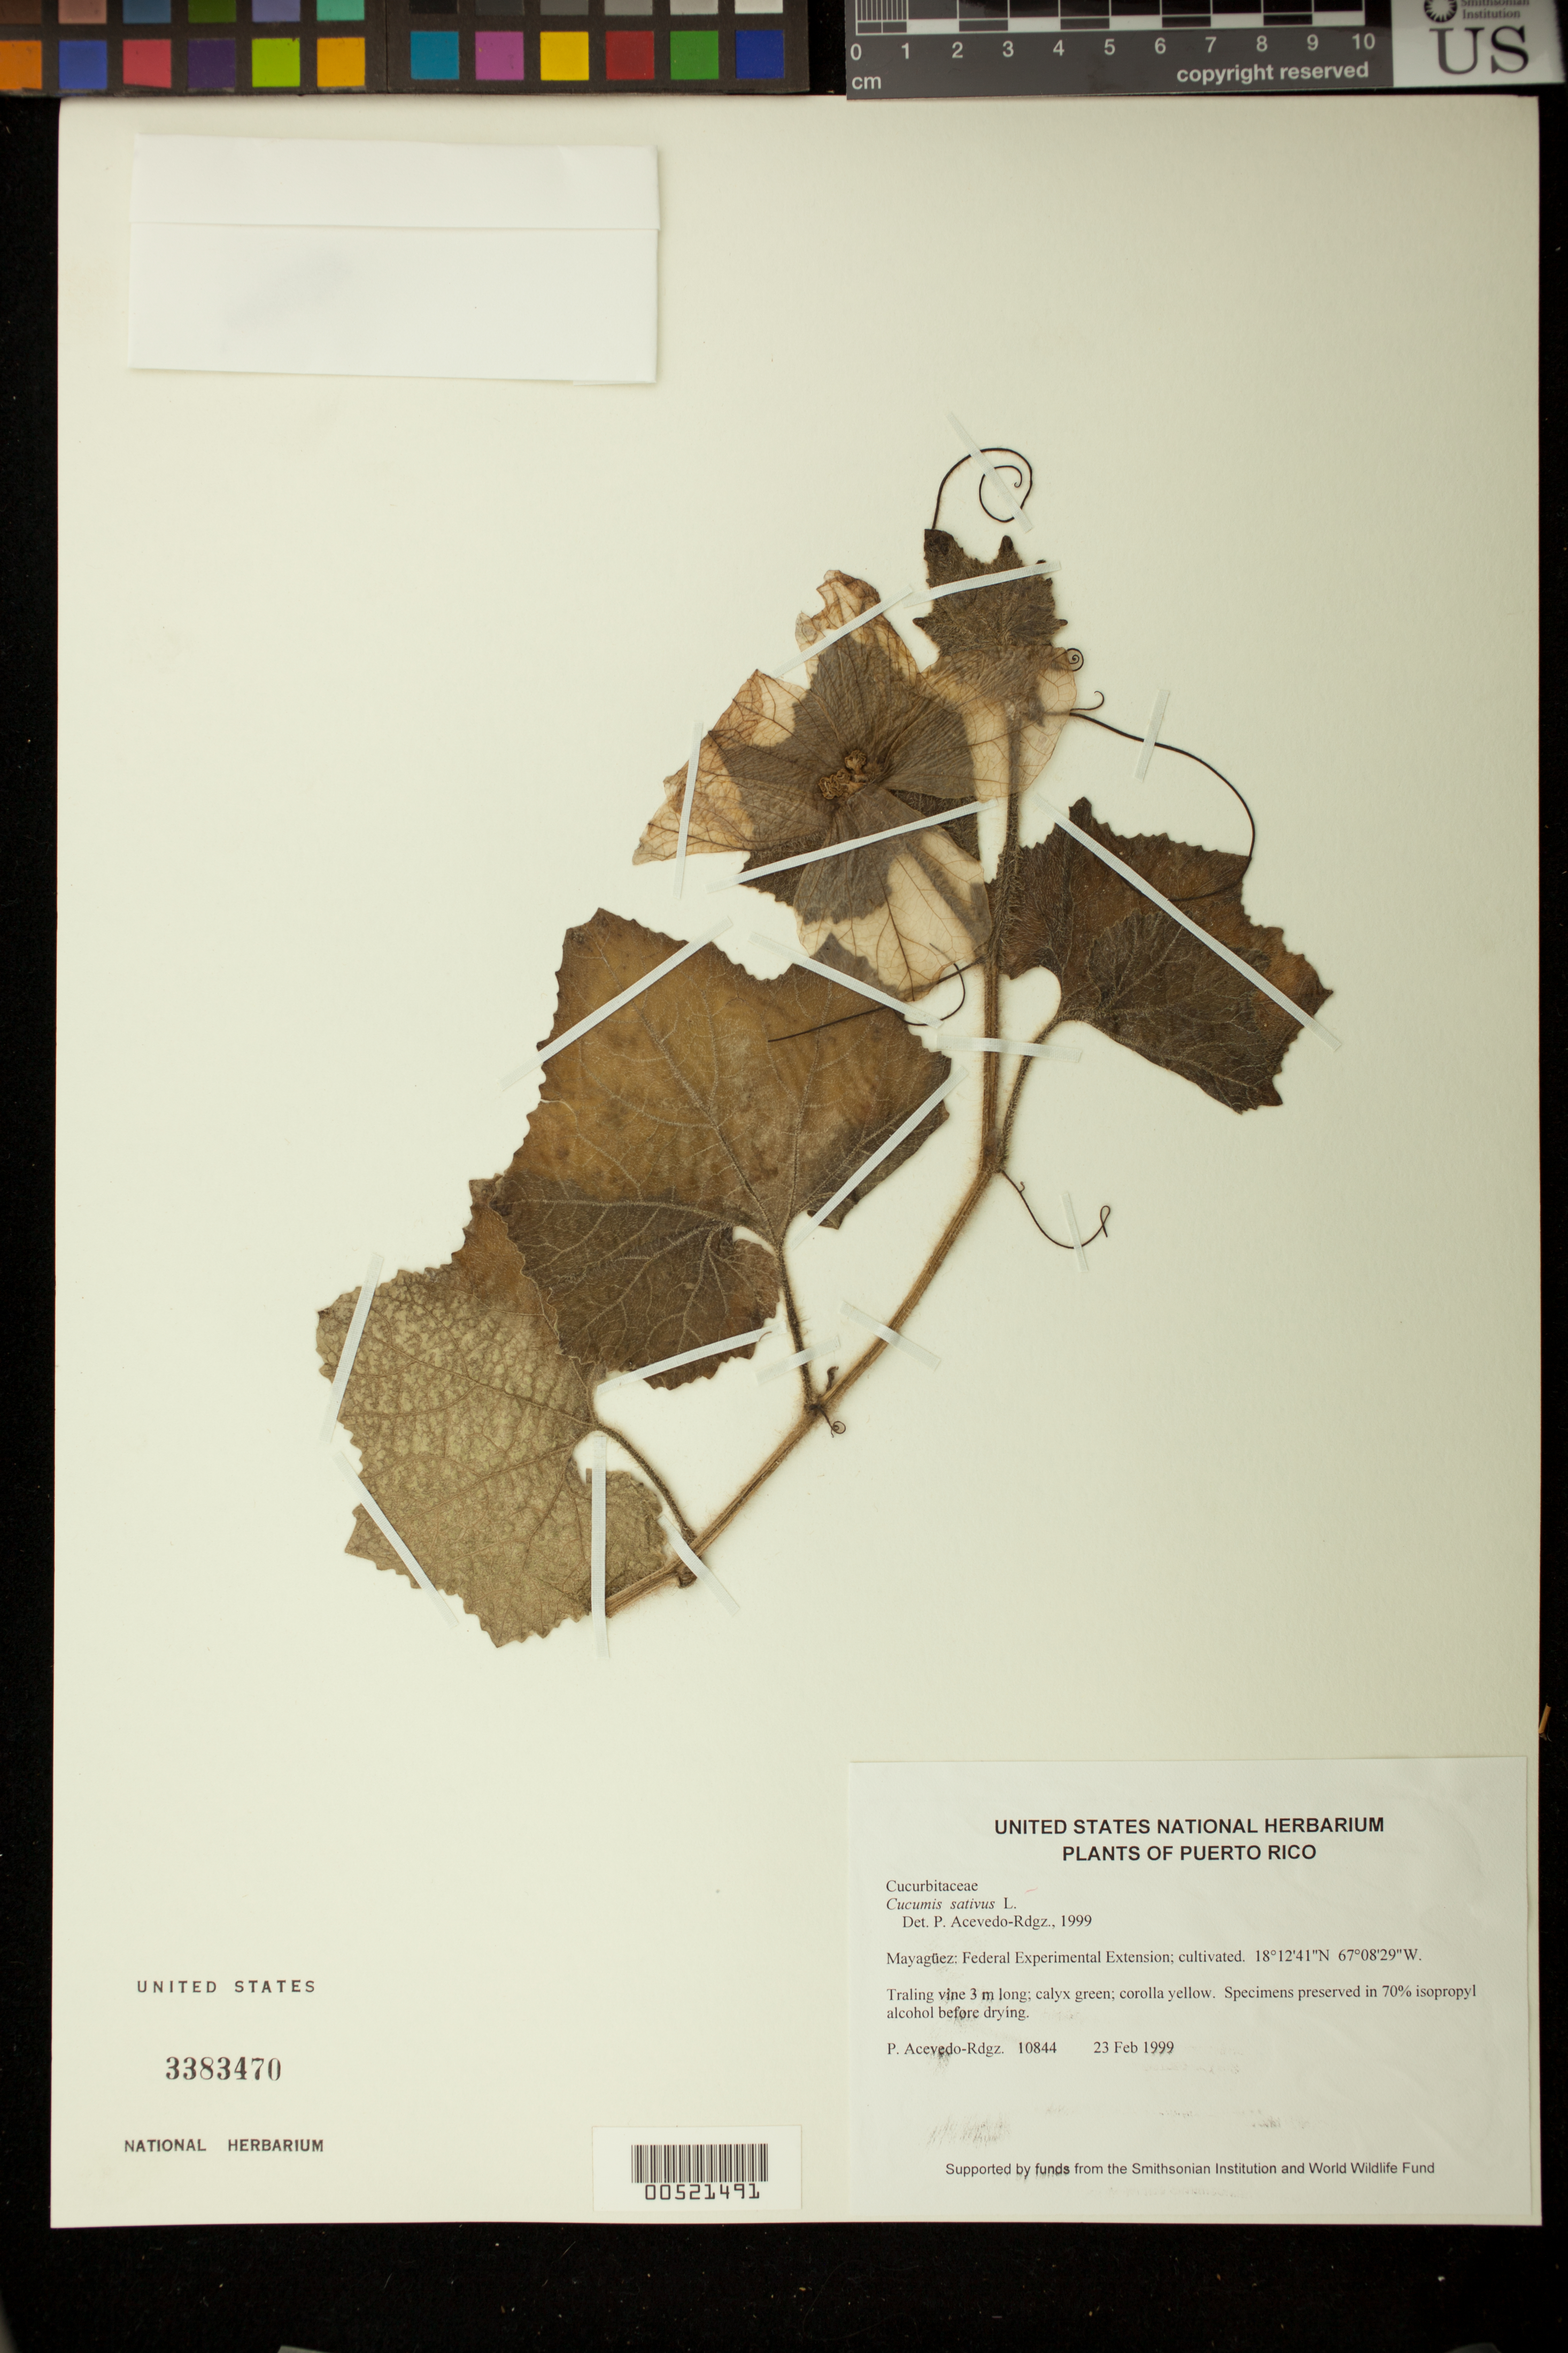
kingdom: Plantae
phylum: Tracheophyta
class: Magnoliopsida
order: Cucurbitales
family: Cucurbitaceae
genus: Benincasa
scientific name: Benincasa hispida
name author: (Thunb.) Cogn.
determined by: Nee, Michael H.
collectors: P. Acevedo-Rodr.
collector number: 10844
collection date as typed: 23 Feb 1999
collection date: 1999-02-23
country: Puerto Rico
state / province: Mayagüez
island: Puerto Rico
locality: Mayagüez: Federal Experimental Extension; cultivated.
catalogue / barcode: US 3383470